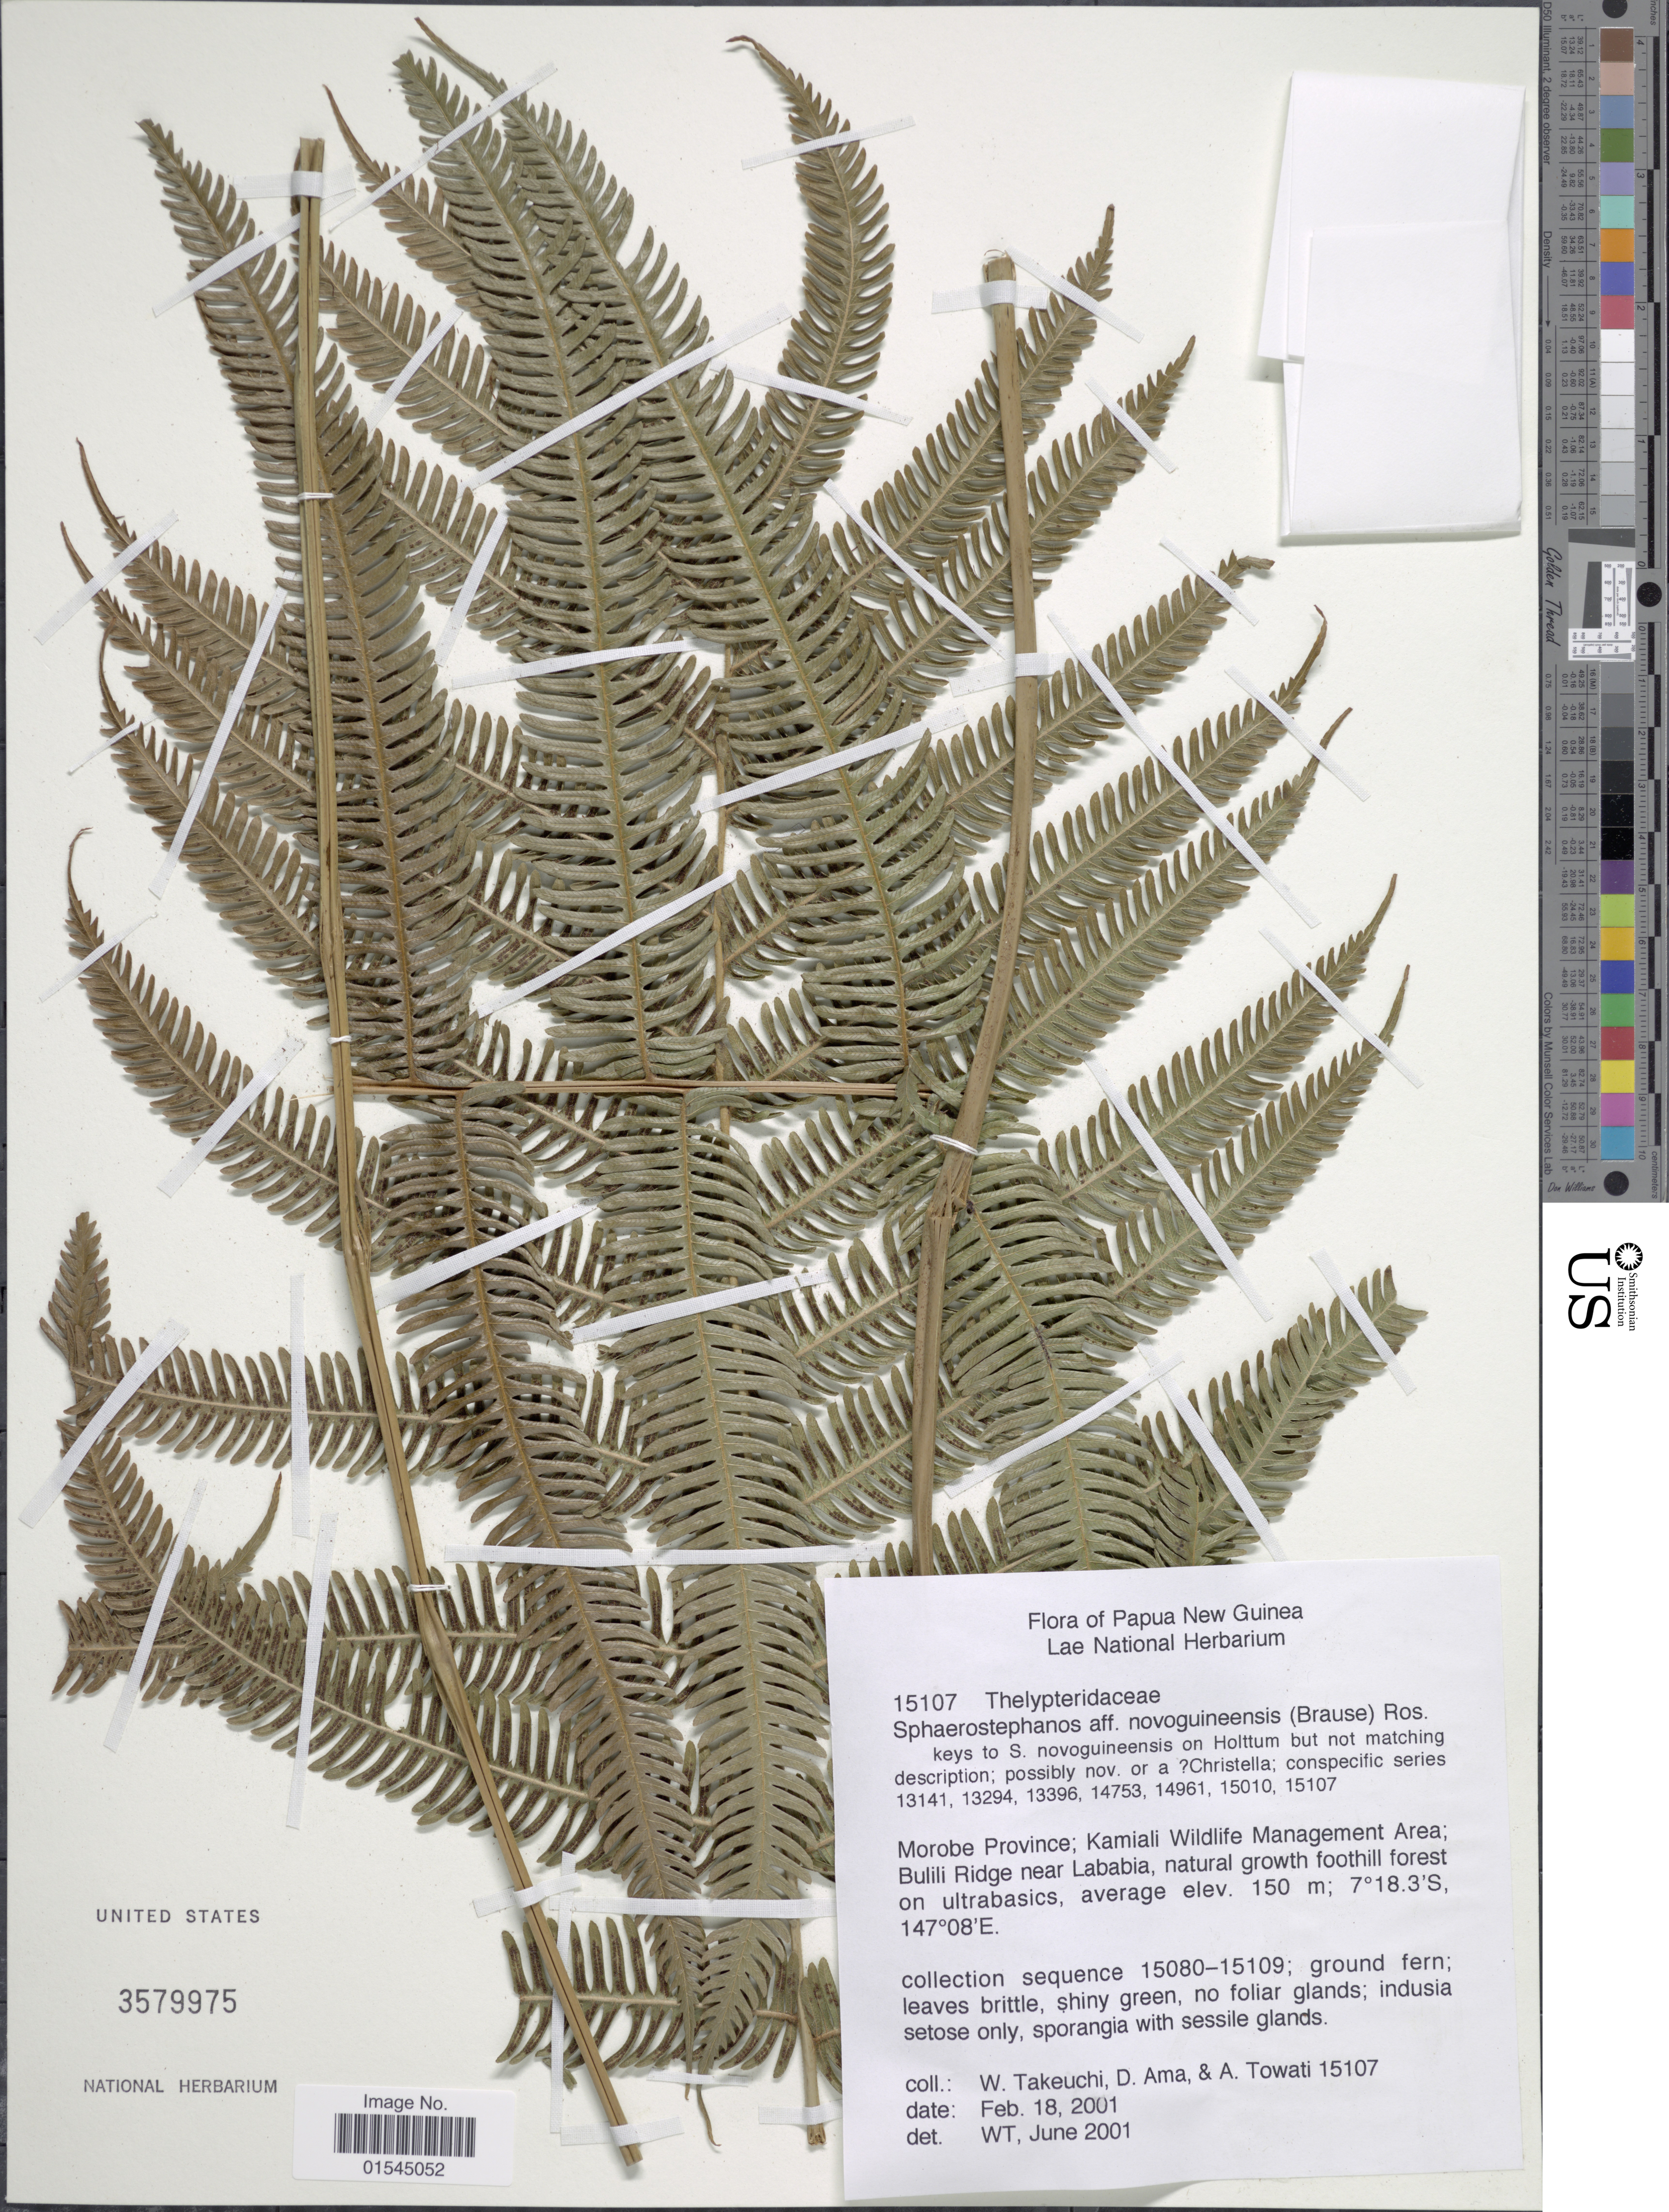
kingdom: Plantae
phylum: Tracheophyta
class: Polypodiopsida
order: Polypodiales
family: Thelypteridaceae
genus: Sphaerostephanos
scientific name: Sphaerostephanos novoguineensis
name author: (Brause) Holttum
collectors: W. Takeuchi, D. Ama & A. Towati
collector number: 15107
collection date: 2001-02-18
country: Papua New Guinea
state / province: Morobe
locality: Morobe Province; Kamiali Wildlife Management Area; Bulili Ridge near Lababia, natural growth foothill for3est on untrabasics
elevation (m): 150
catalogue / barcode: US 3579975